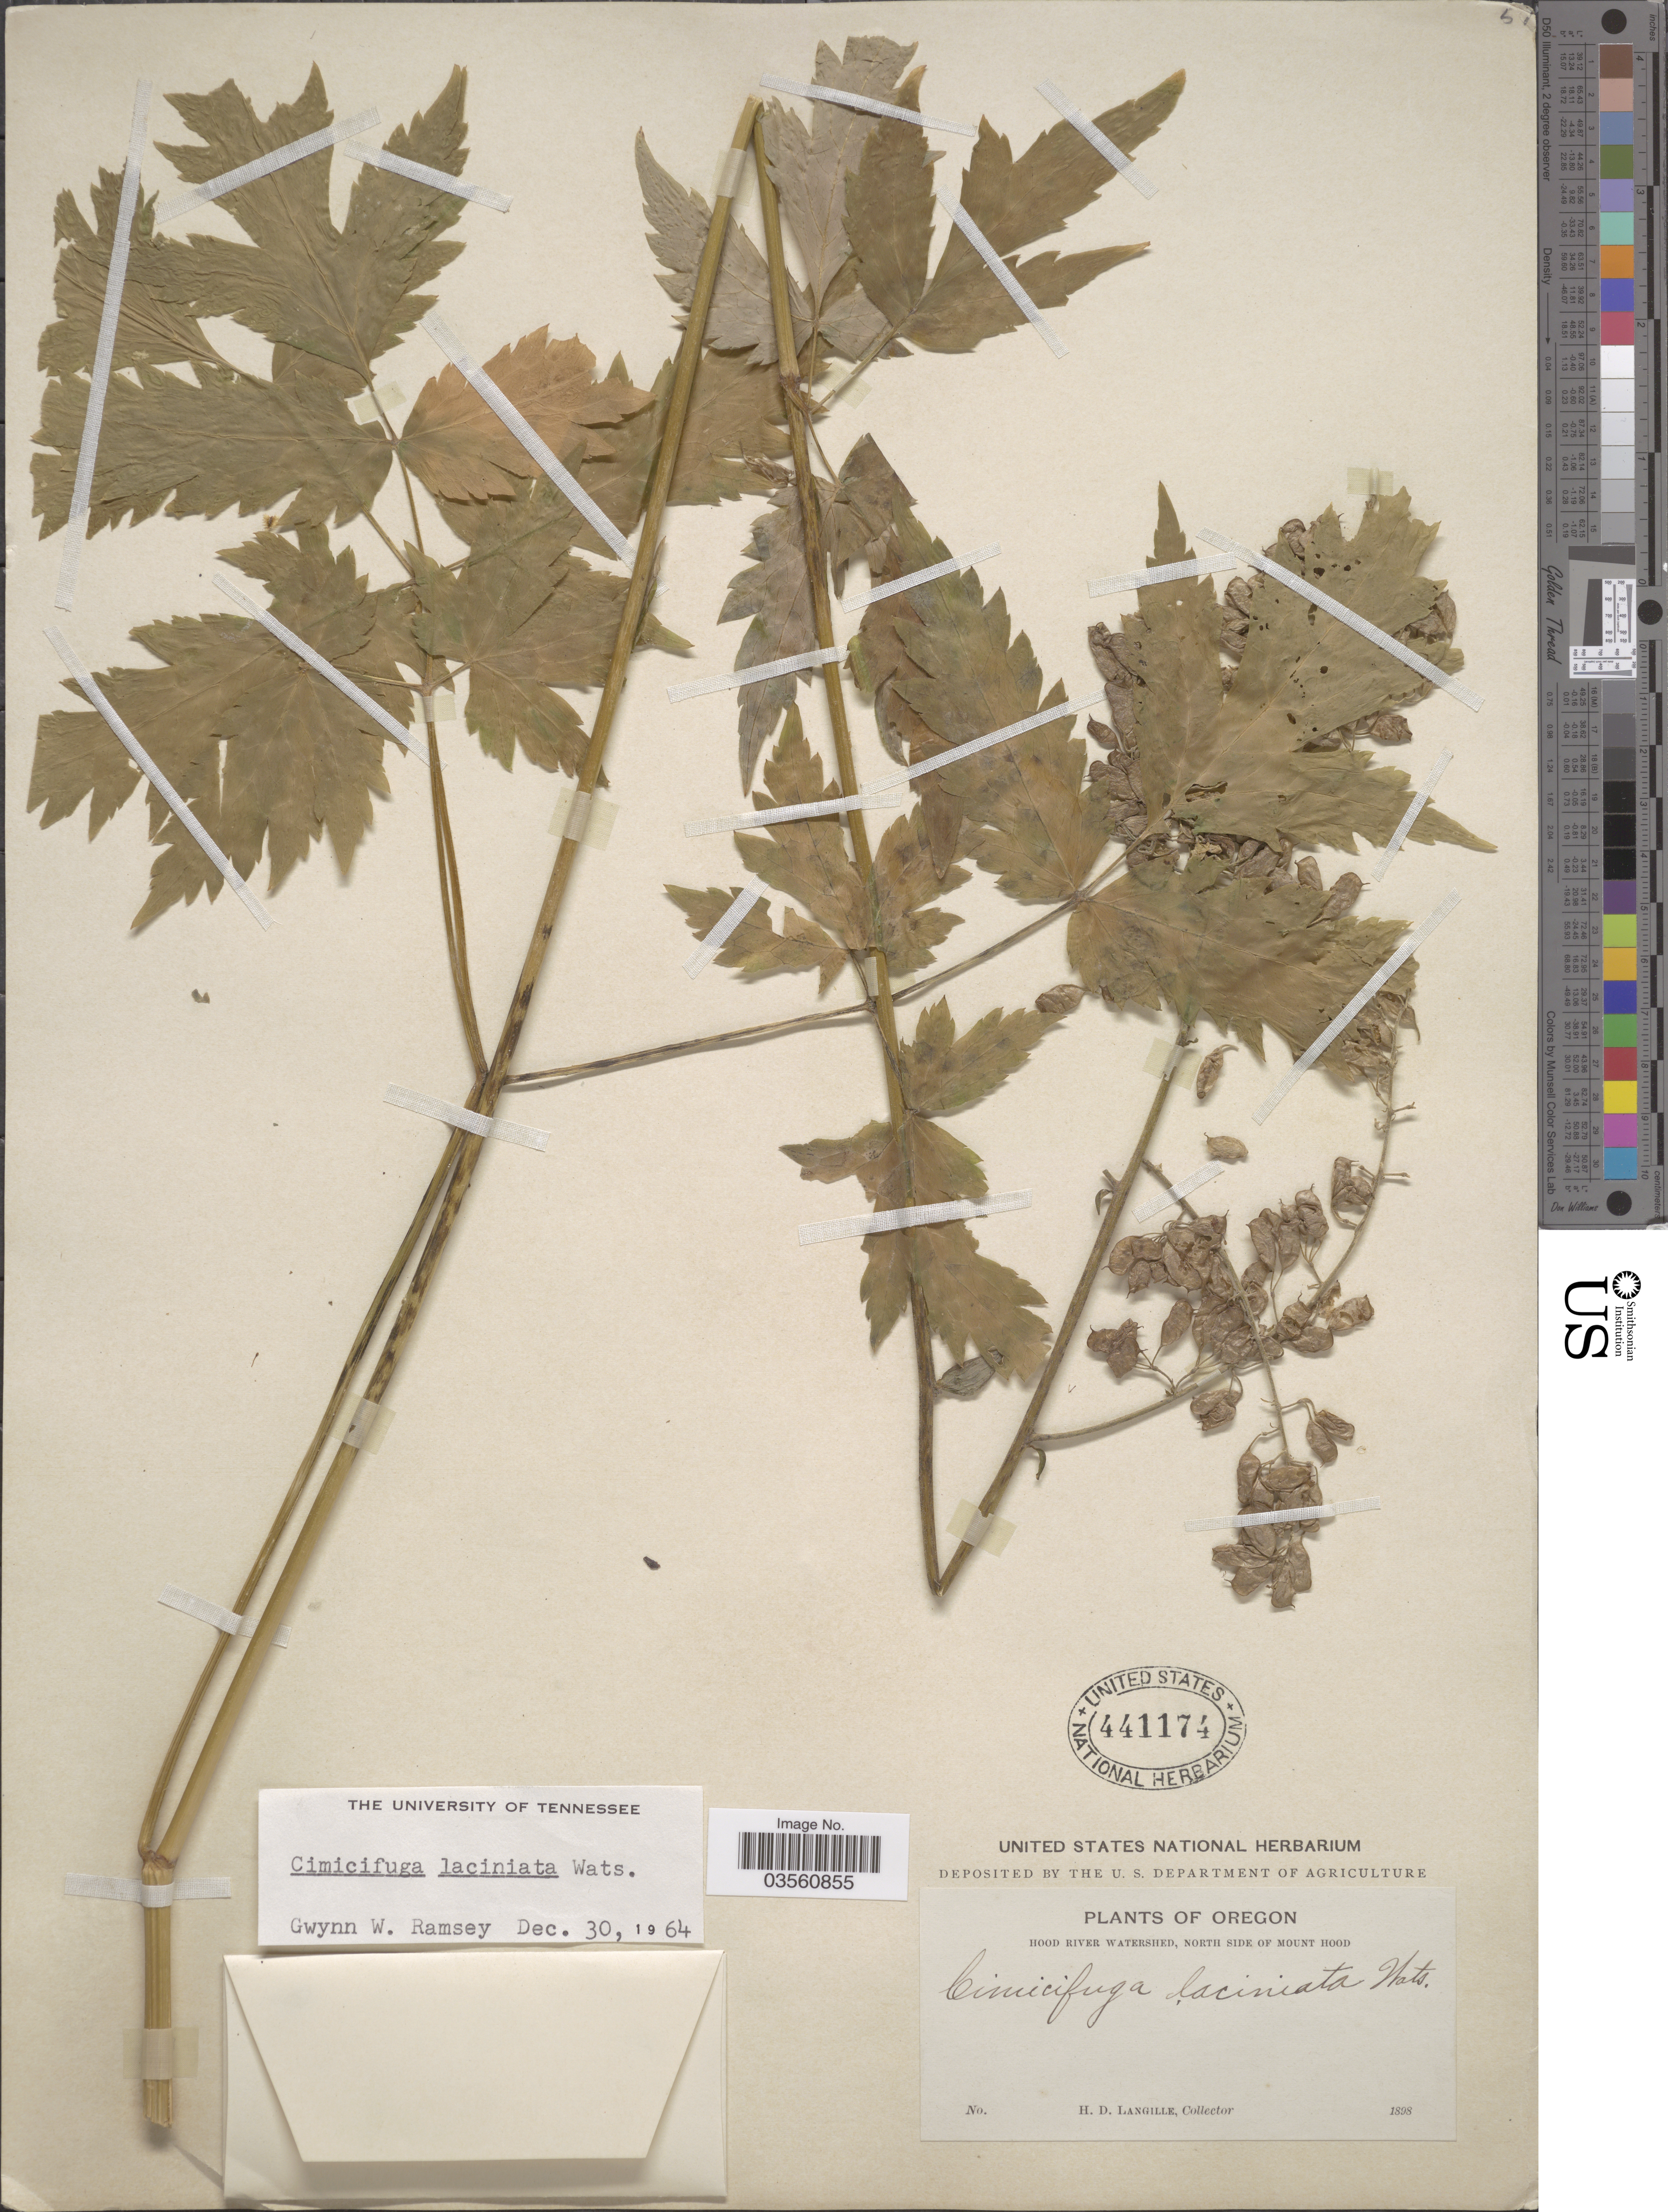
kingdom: Plantae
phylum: Tracheophyta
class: Magnoliopsida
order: Ranunculales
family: Ranunculaceae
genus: Actaea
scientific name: Actaea laciniata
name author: (S. Watson) J. Compton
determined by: Strong, M. T., (US), Smithsonian Institution - National Museum of Natural History (UNITED STATES)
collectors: H. Langille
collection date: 1898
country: United States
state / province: Oregon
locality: Hood River Watershed, north side of Mount Hood.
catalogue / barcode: US 441174